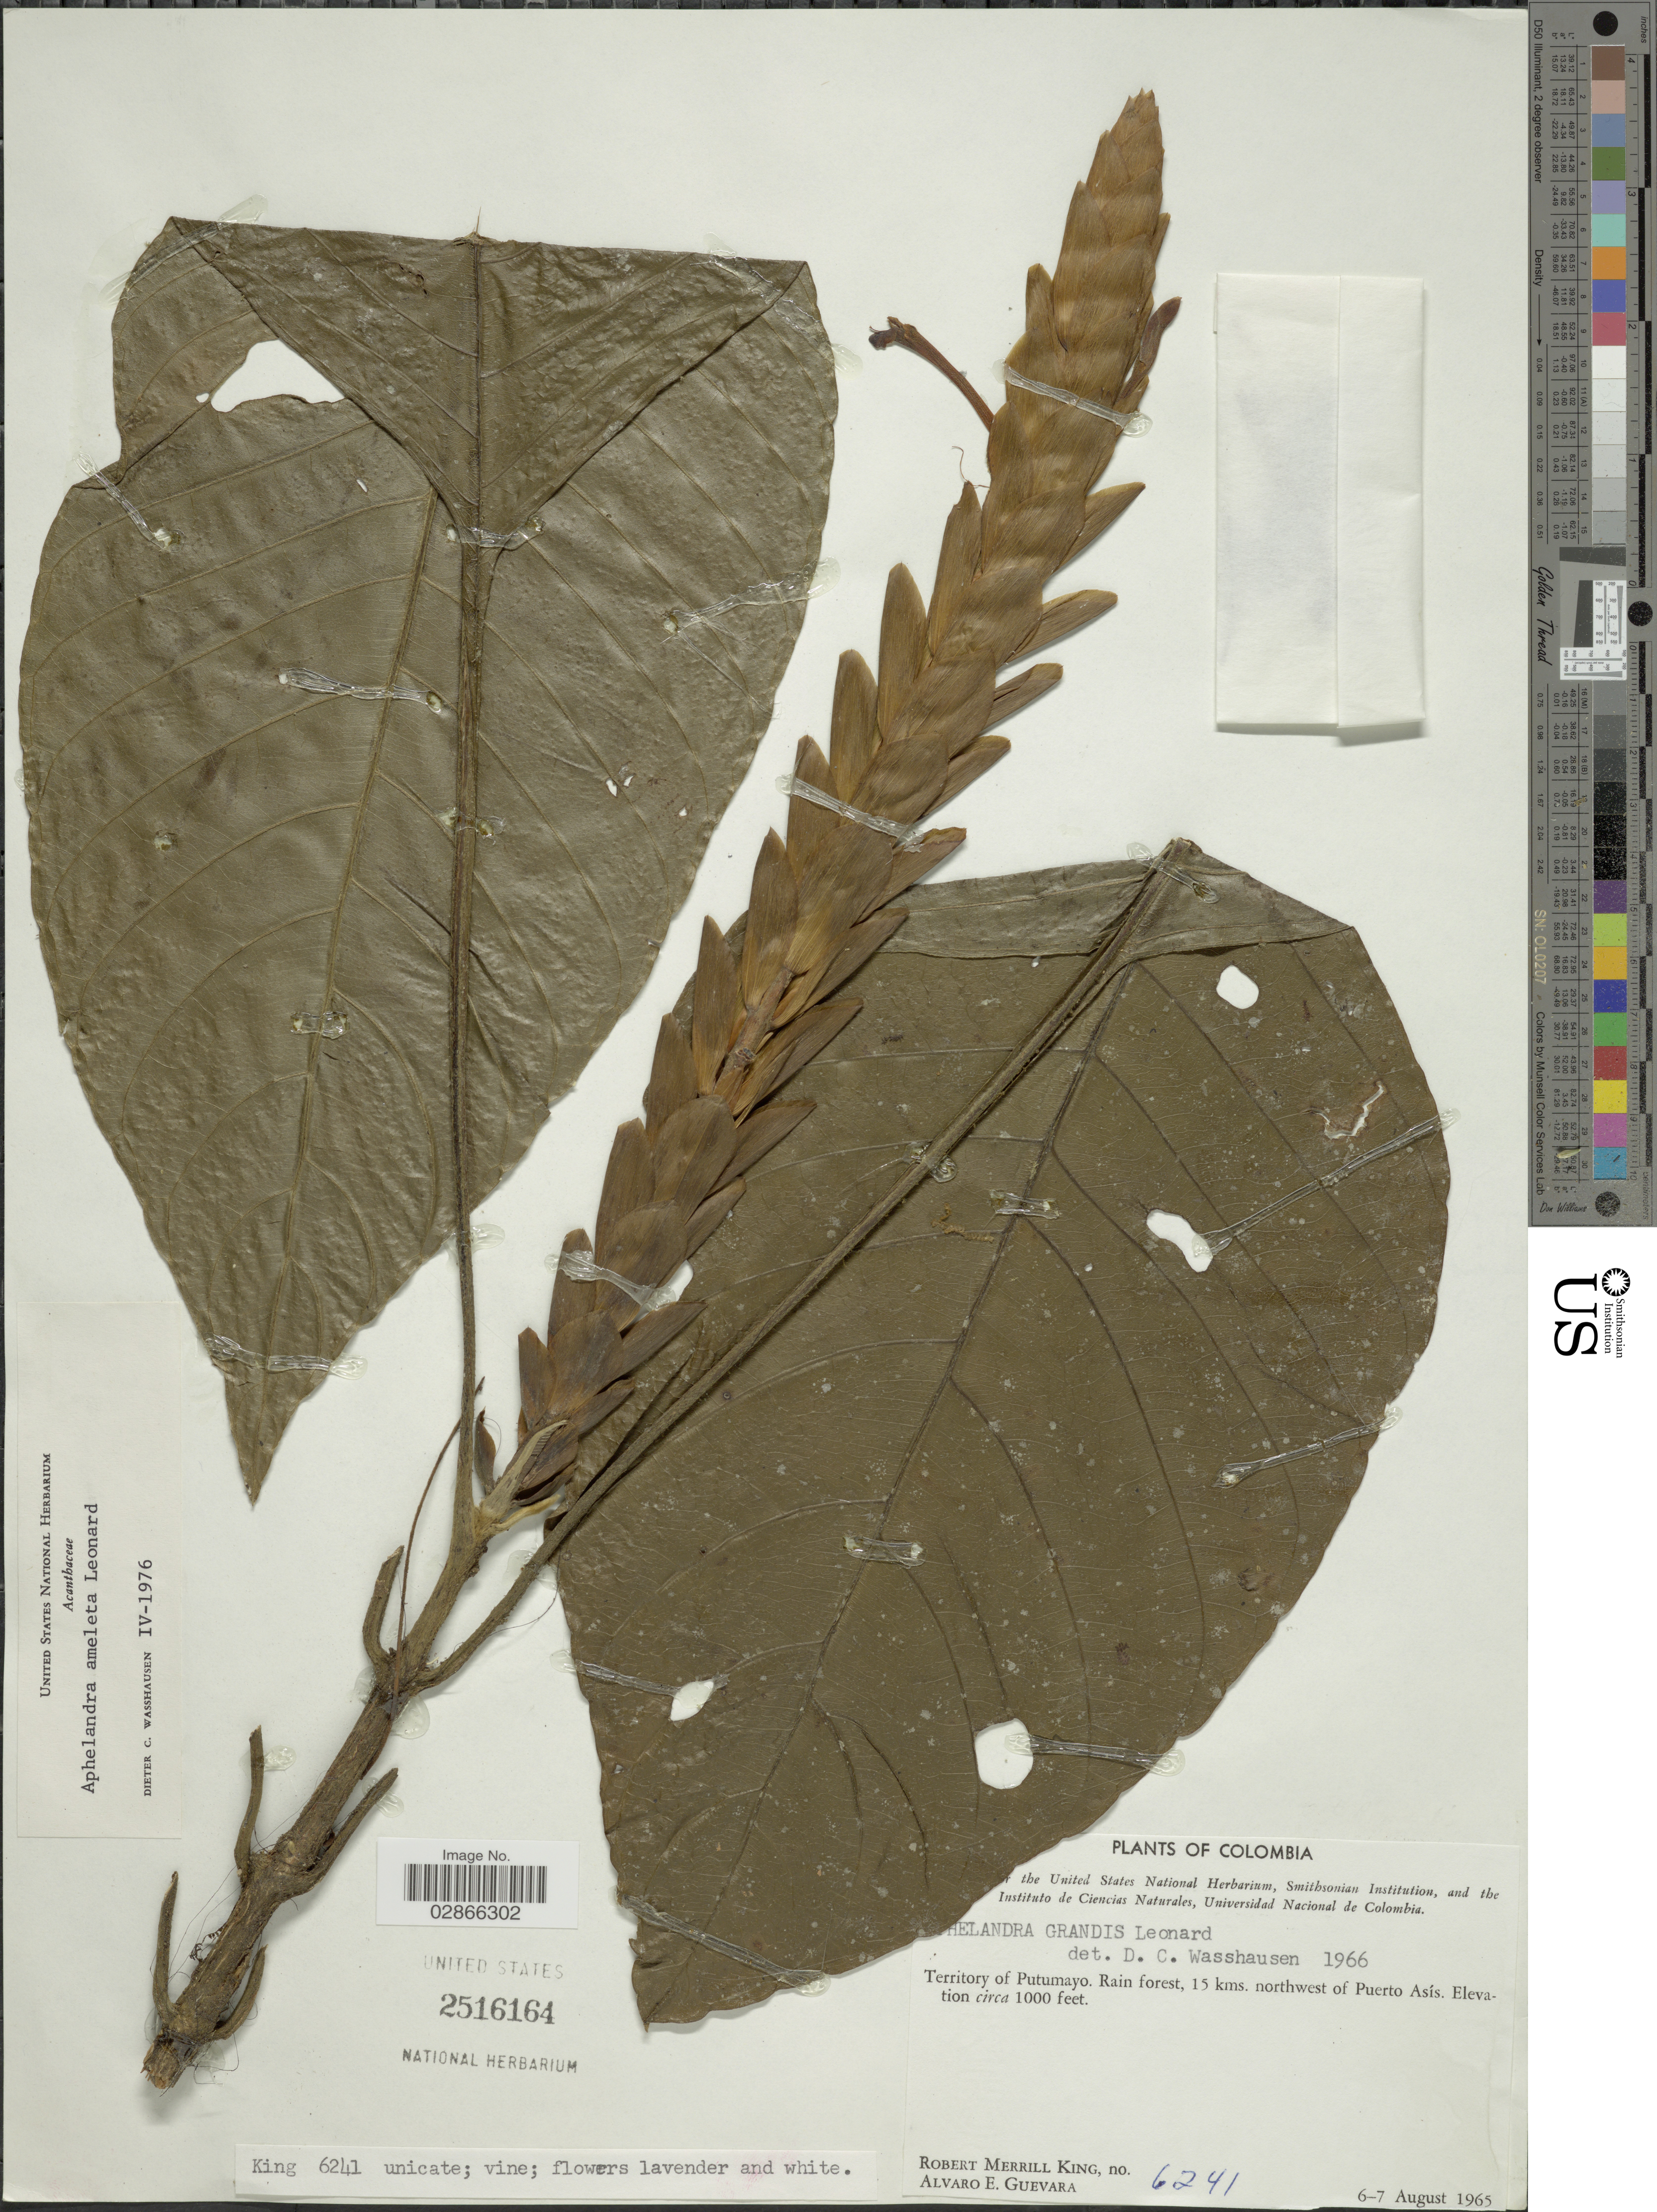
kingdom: Plantae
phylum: Tracheophyta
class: Magnoliopsida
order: Lamiales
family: Acanthaceae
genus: Aphelandra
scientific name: Aphelandra ameleta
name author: Leonard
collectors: R. M. King & A. E. Guevara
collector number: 6241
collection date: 1965-08-06/1965-08-07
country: Colombia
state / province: Putumayo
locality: Rain forest, 15 kms. northwest of Puerto Asís.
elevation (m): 305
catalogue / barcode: US 2516164